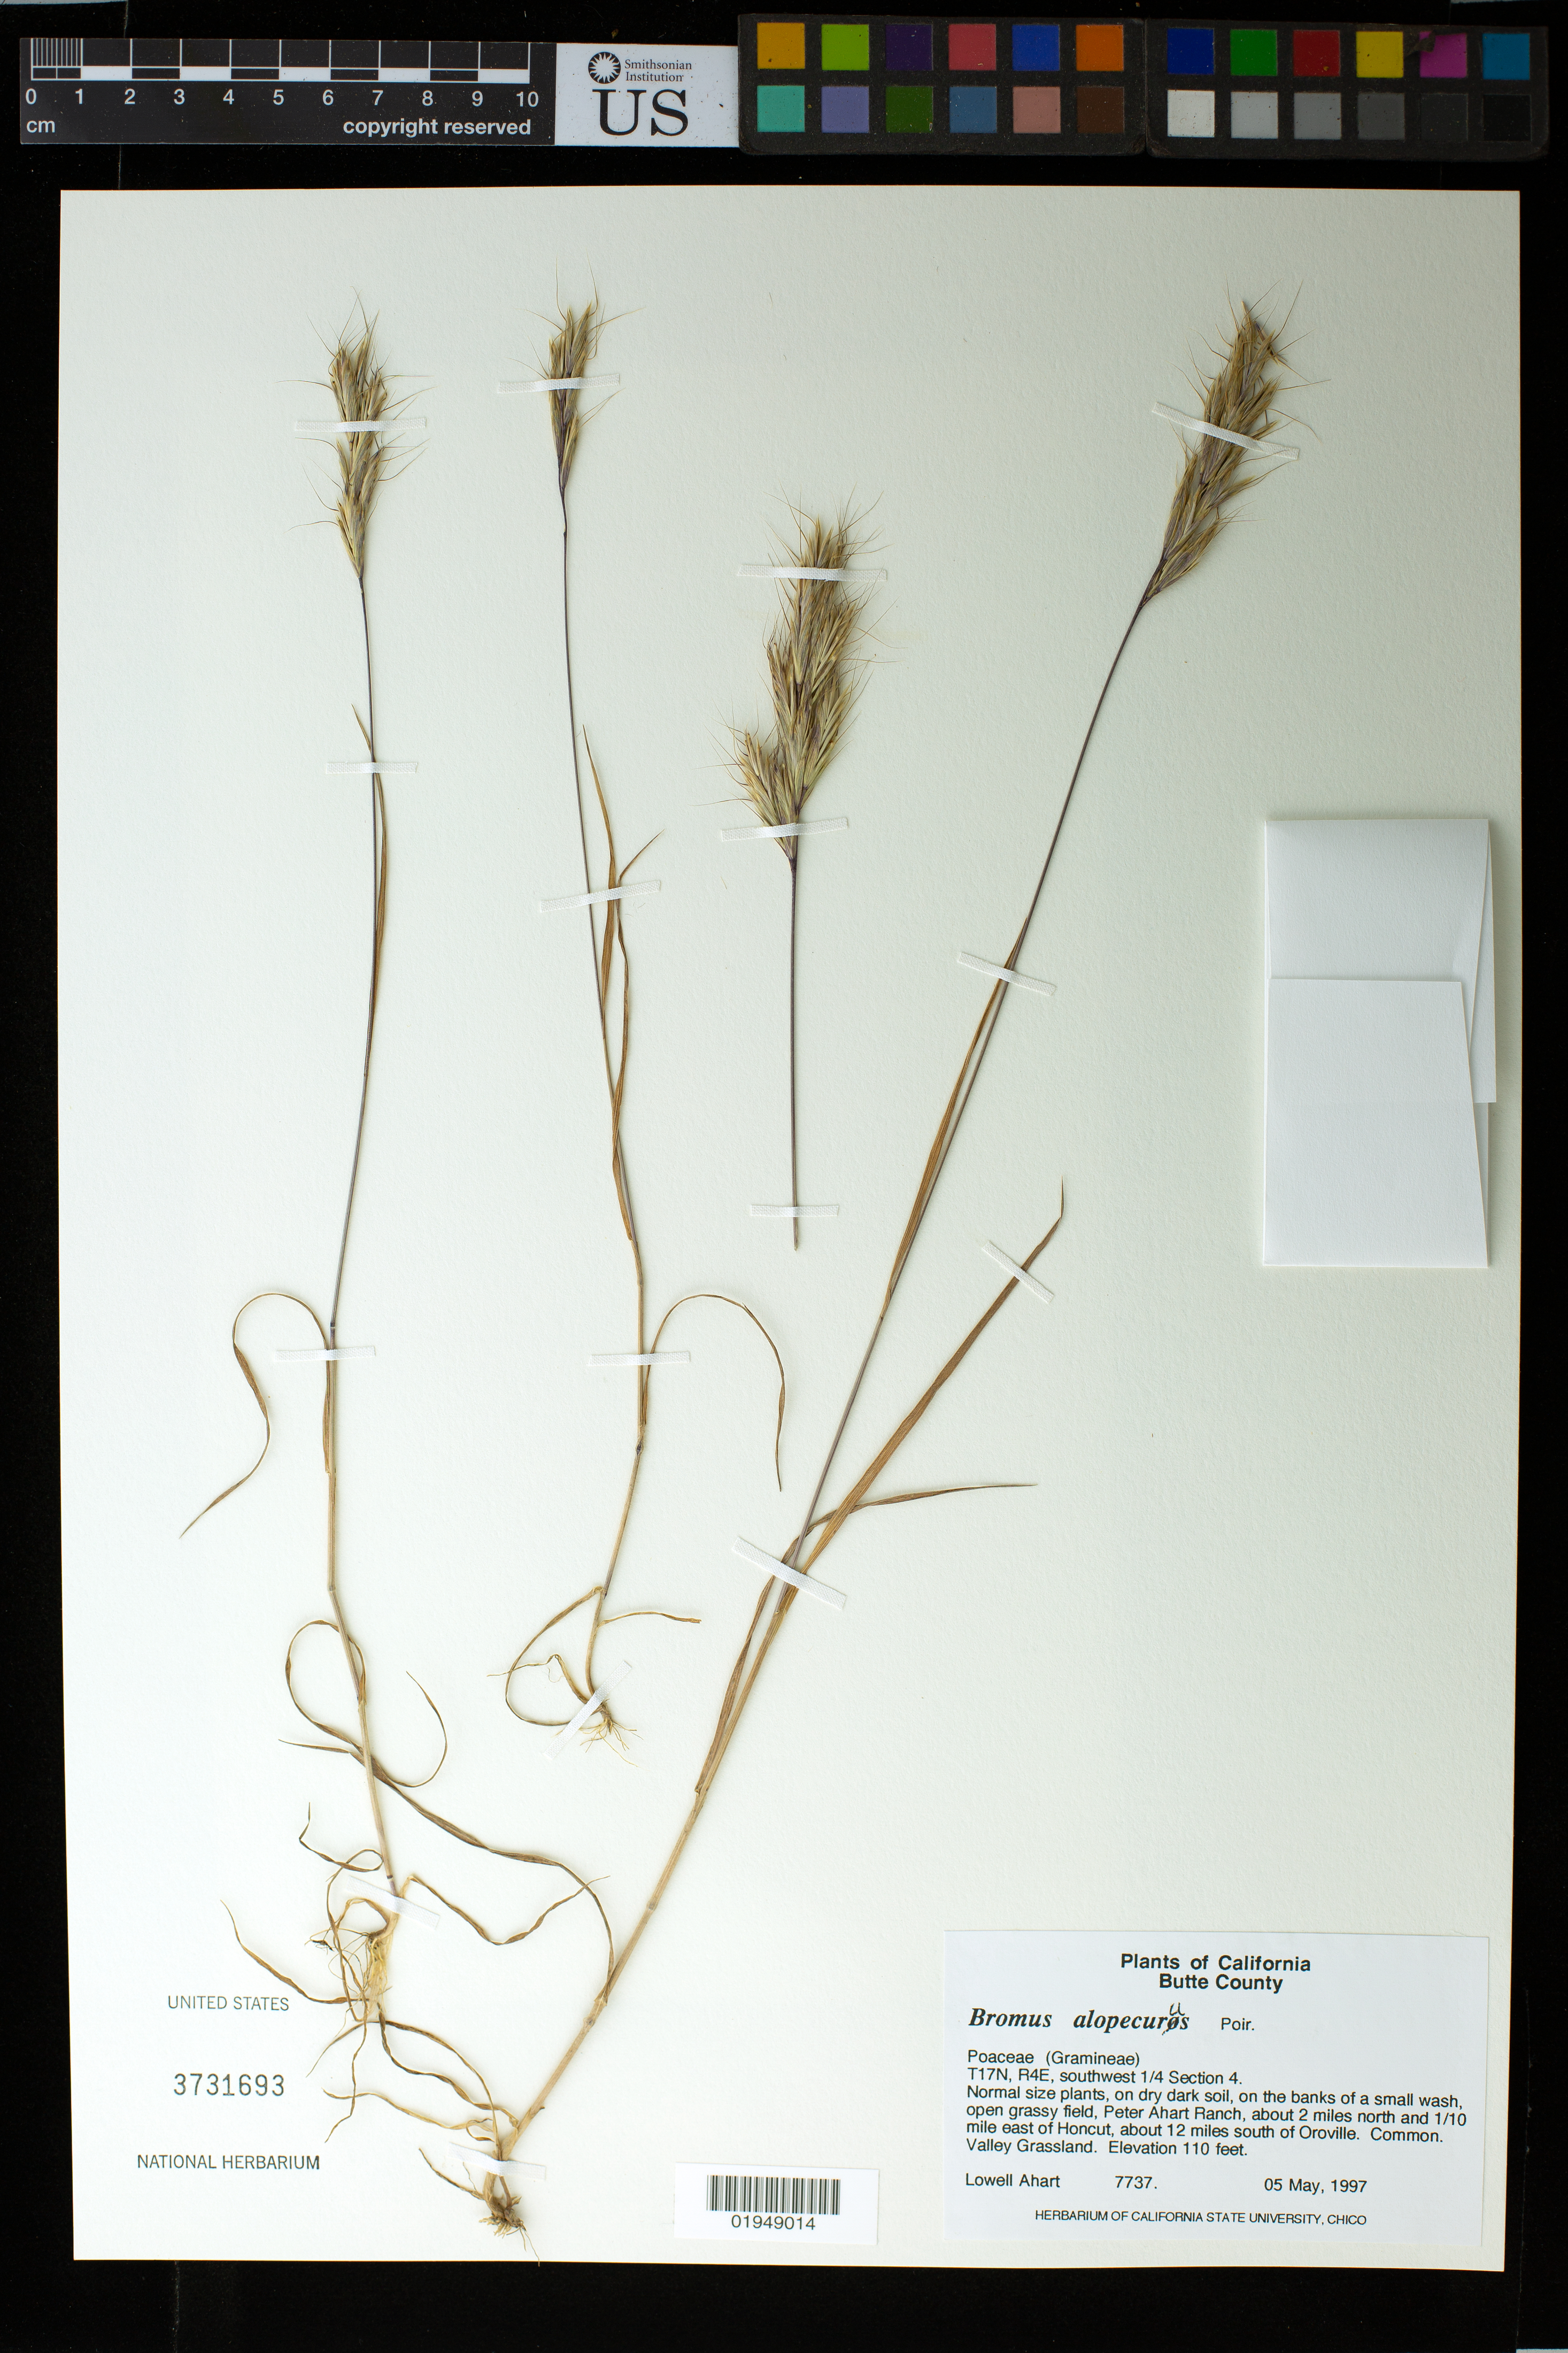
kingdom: Plantae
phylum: Tracheophyta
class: Liliopsida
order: Poales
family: Poaceae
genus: Bromus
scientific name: Bromus alopecuros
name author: Poir.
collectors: L. Ahart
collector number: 7737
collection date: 1997-05-05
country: United States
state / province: California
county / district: Butte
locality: Peter Ahart Ranch, about 2 miles north and 1/10 mile east of Honcut, about 12 miles south of Oroville. T17N, R4E, southwest 1/4 Section 4.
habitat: valley grassland, on the banks of a small wash, open grassy field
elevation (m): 34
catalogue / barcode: US 3731693